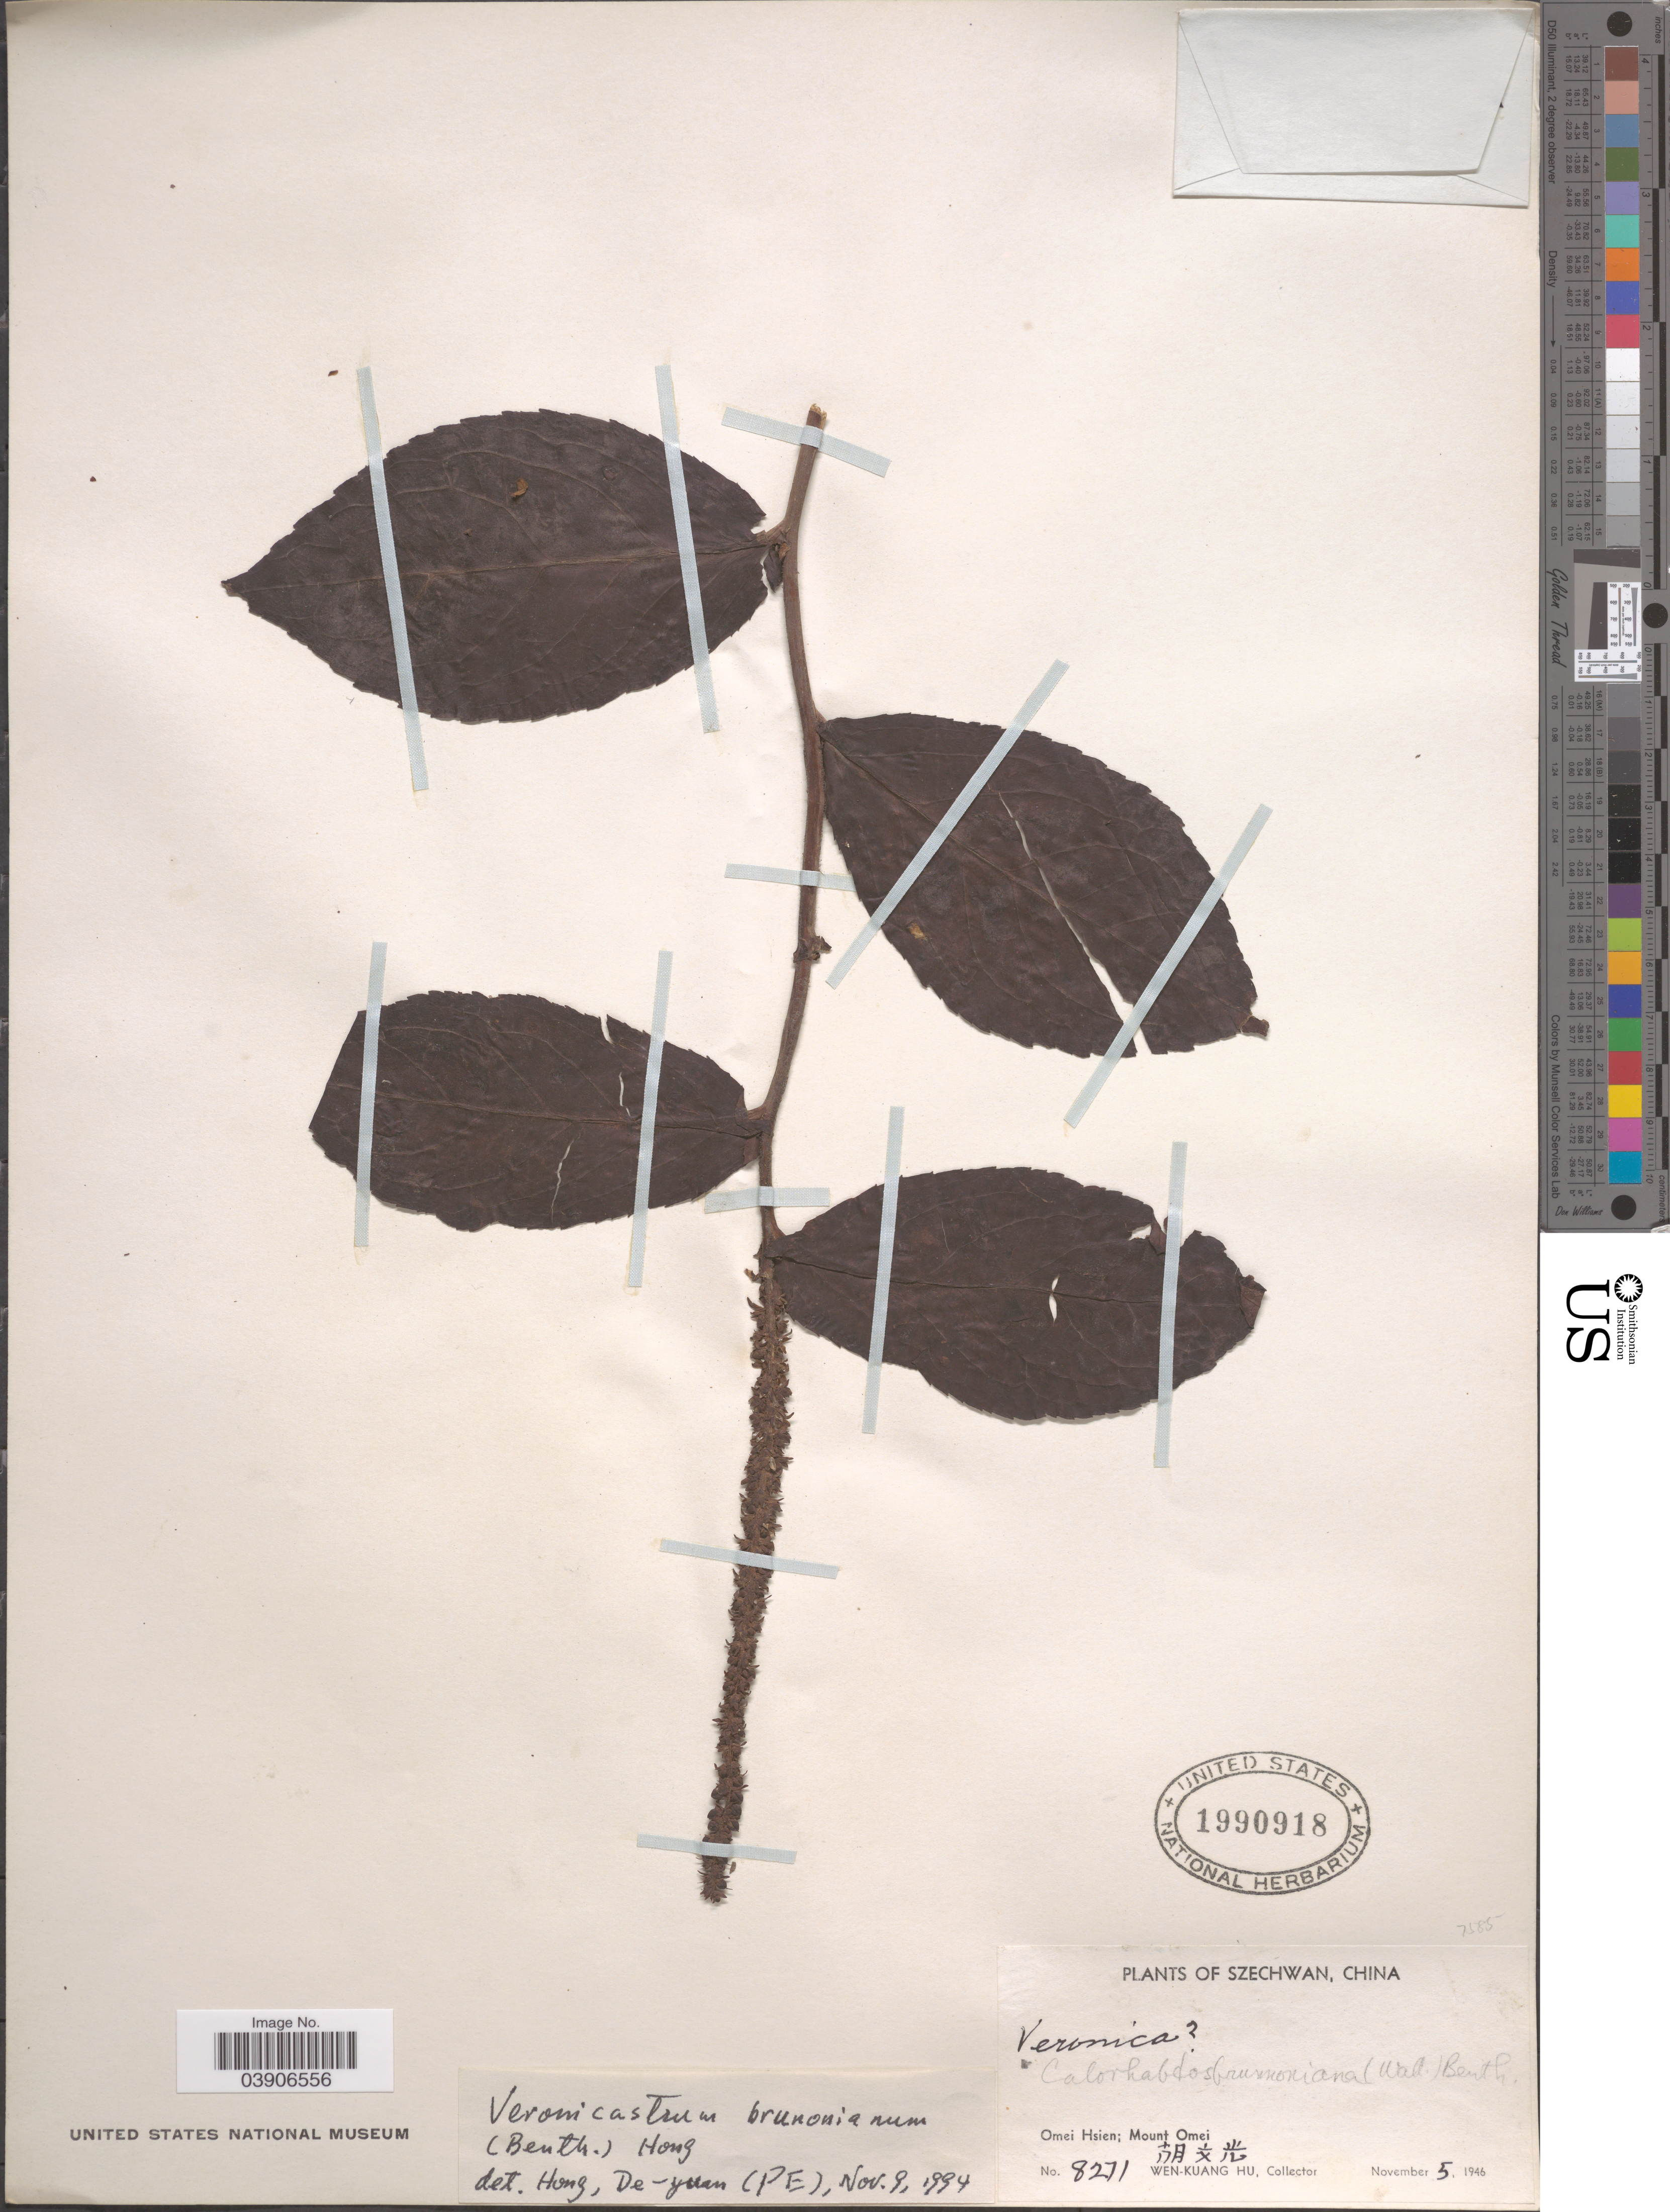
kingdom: Plantae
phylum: Tracheophyta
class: Magnoliopsida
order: Lamiales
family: Plantaginaceae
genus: Calorhabdos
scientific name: Calorhabdos brunoniana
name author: Benth.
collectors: W. K. Hu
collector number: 8271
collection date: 1946-11-05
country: China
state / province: Sichuan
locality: Szechwan. Omei Hsien; Mount Omei.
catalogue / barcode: US 1990918